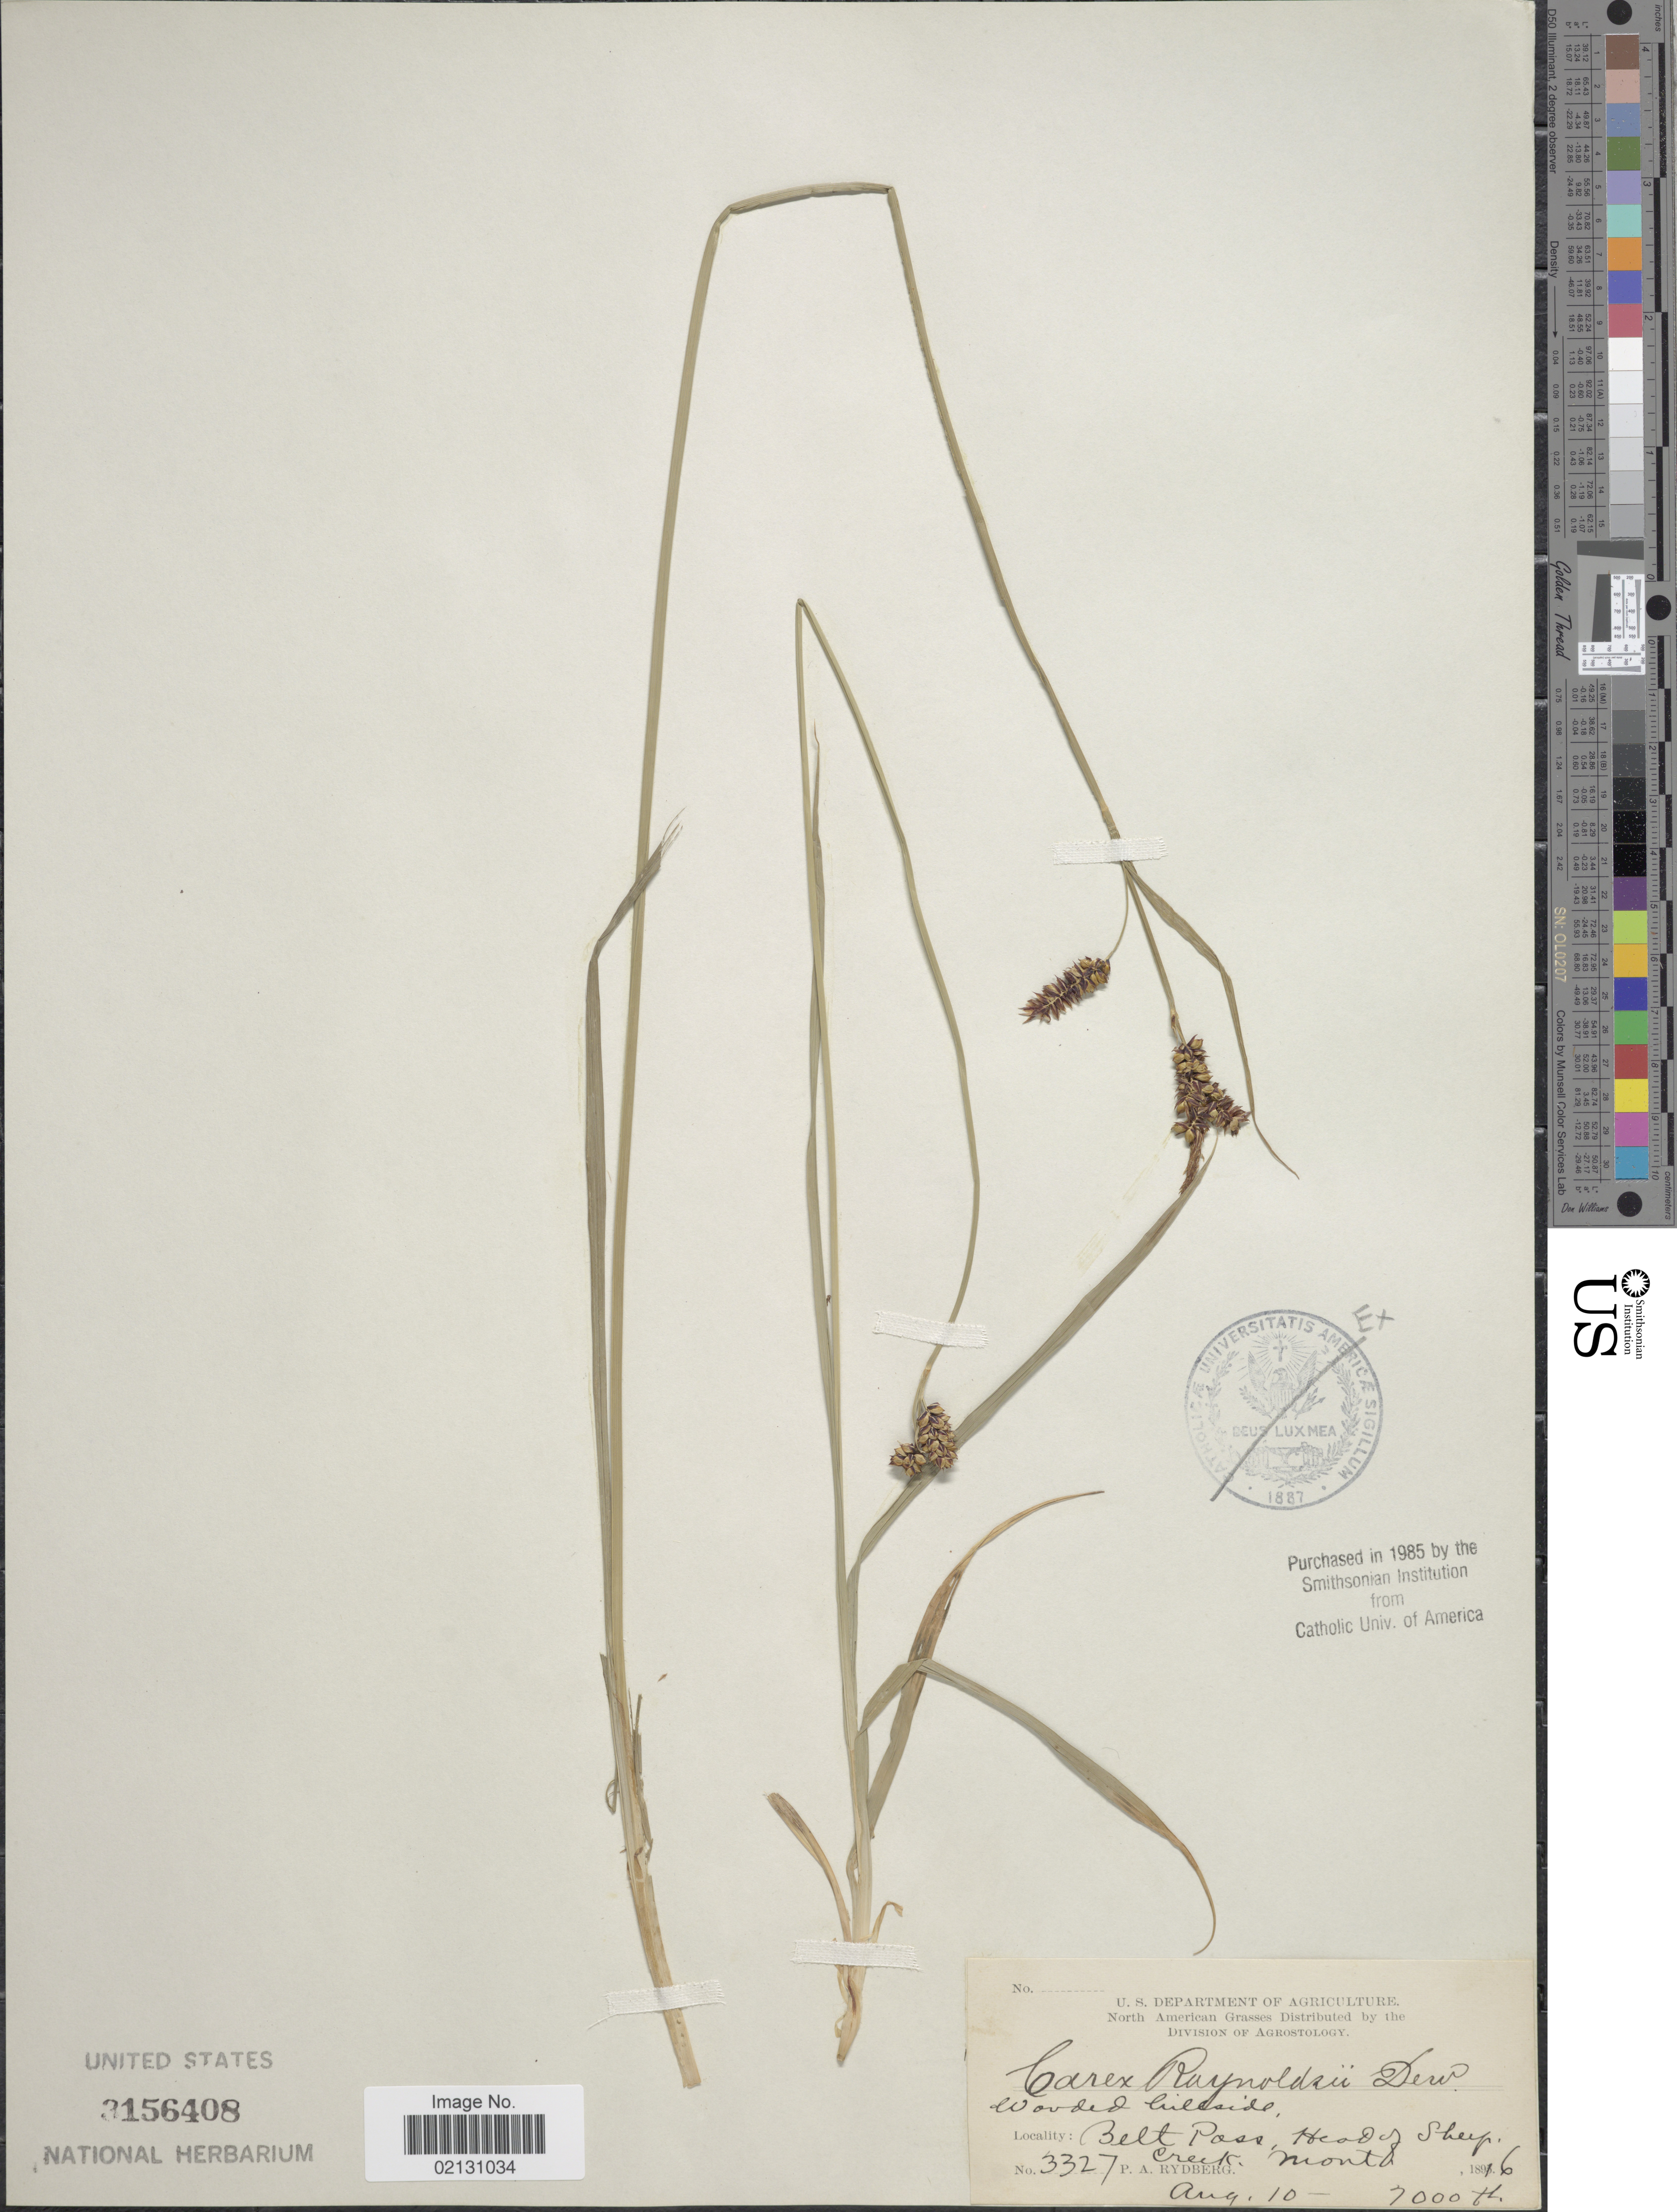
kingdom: Plantae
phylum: Tracheophyta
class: Liliopsida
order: Poales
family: Cyperaceae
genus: Carex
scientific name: Carex raynoldsii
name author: Dewey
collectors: P. A. Rydberg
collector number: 3327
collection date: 1896-08-10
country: United States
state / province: Montana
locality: Wooded hillside, Belt Pass, Head of Sheep Creek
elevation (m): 2134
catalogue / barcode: US 3156408